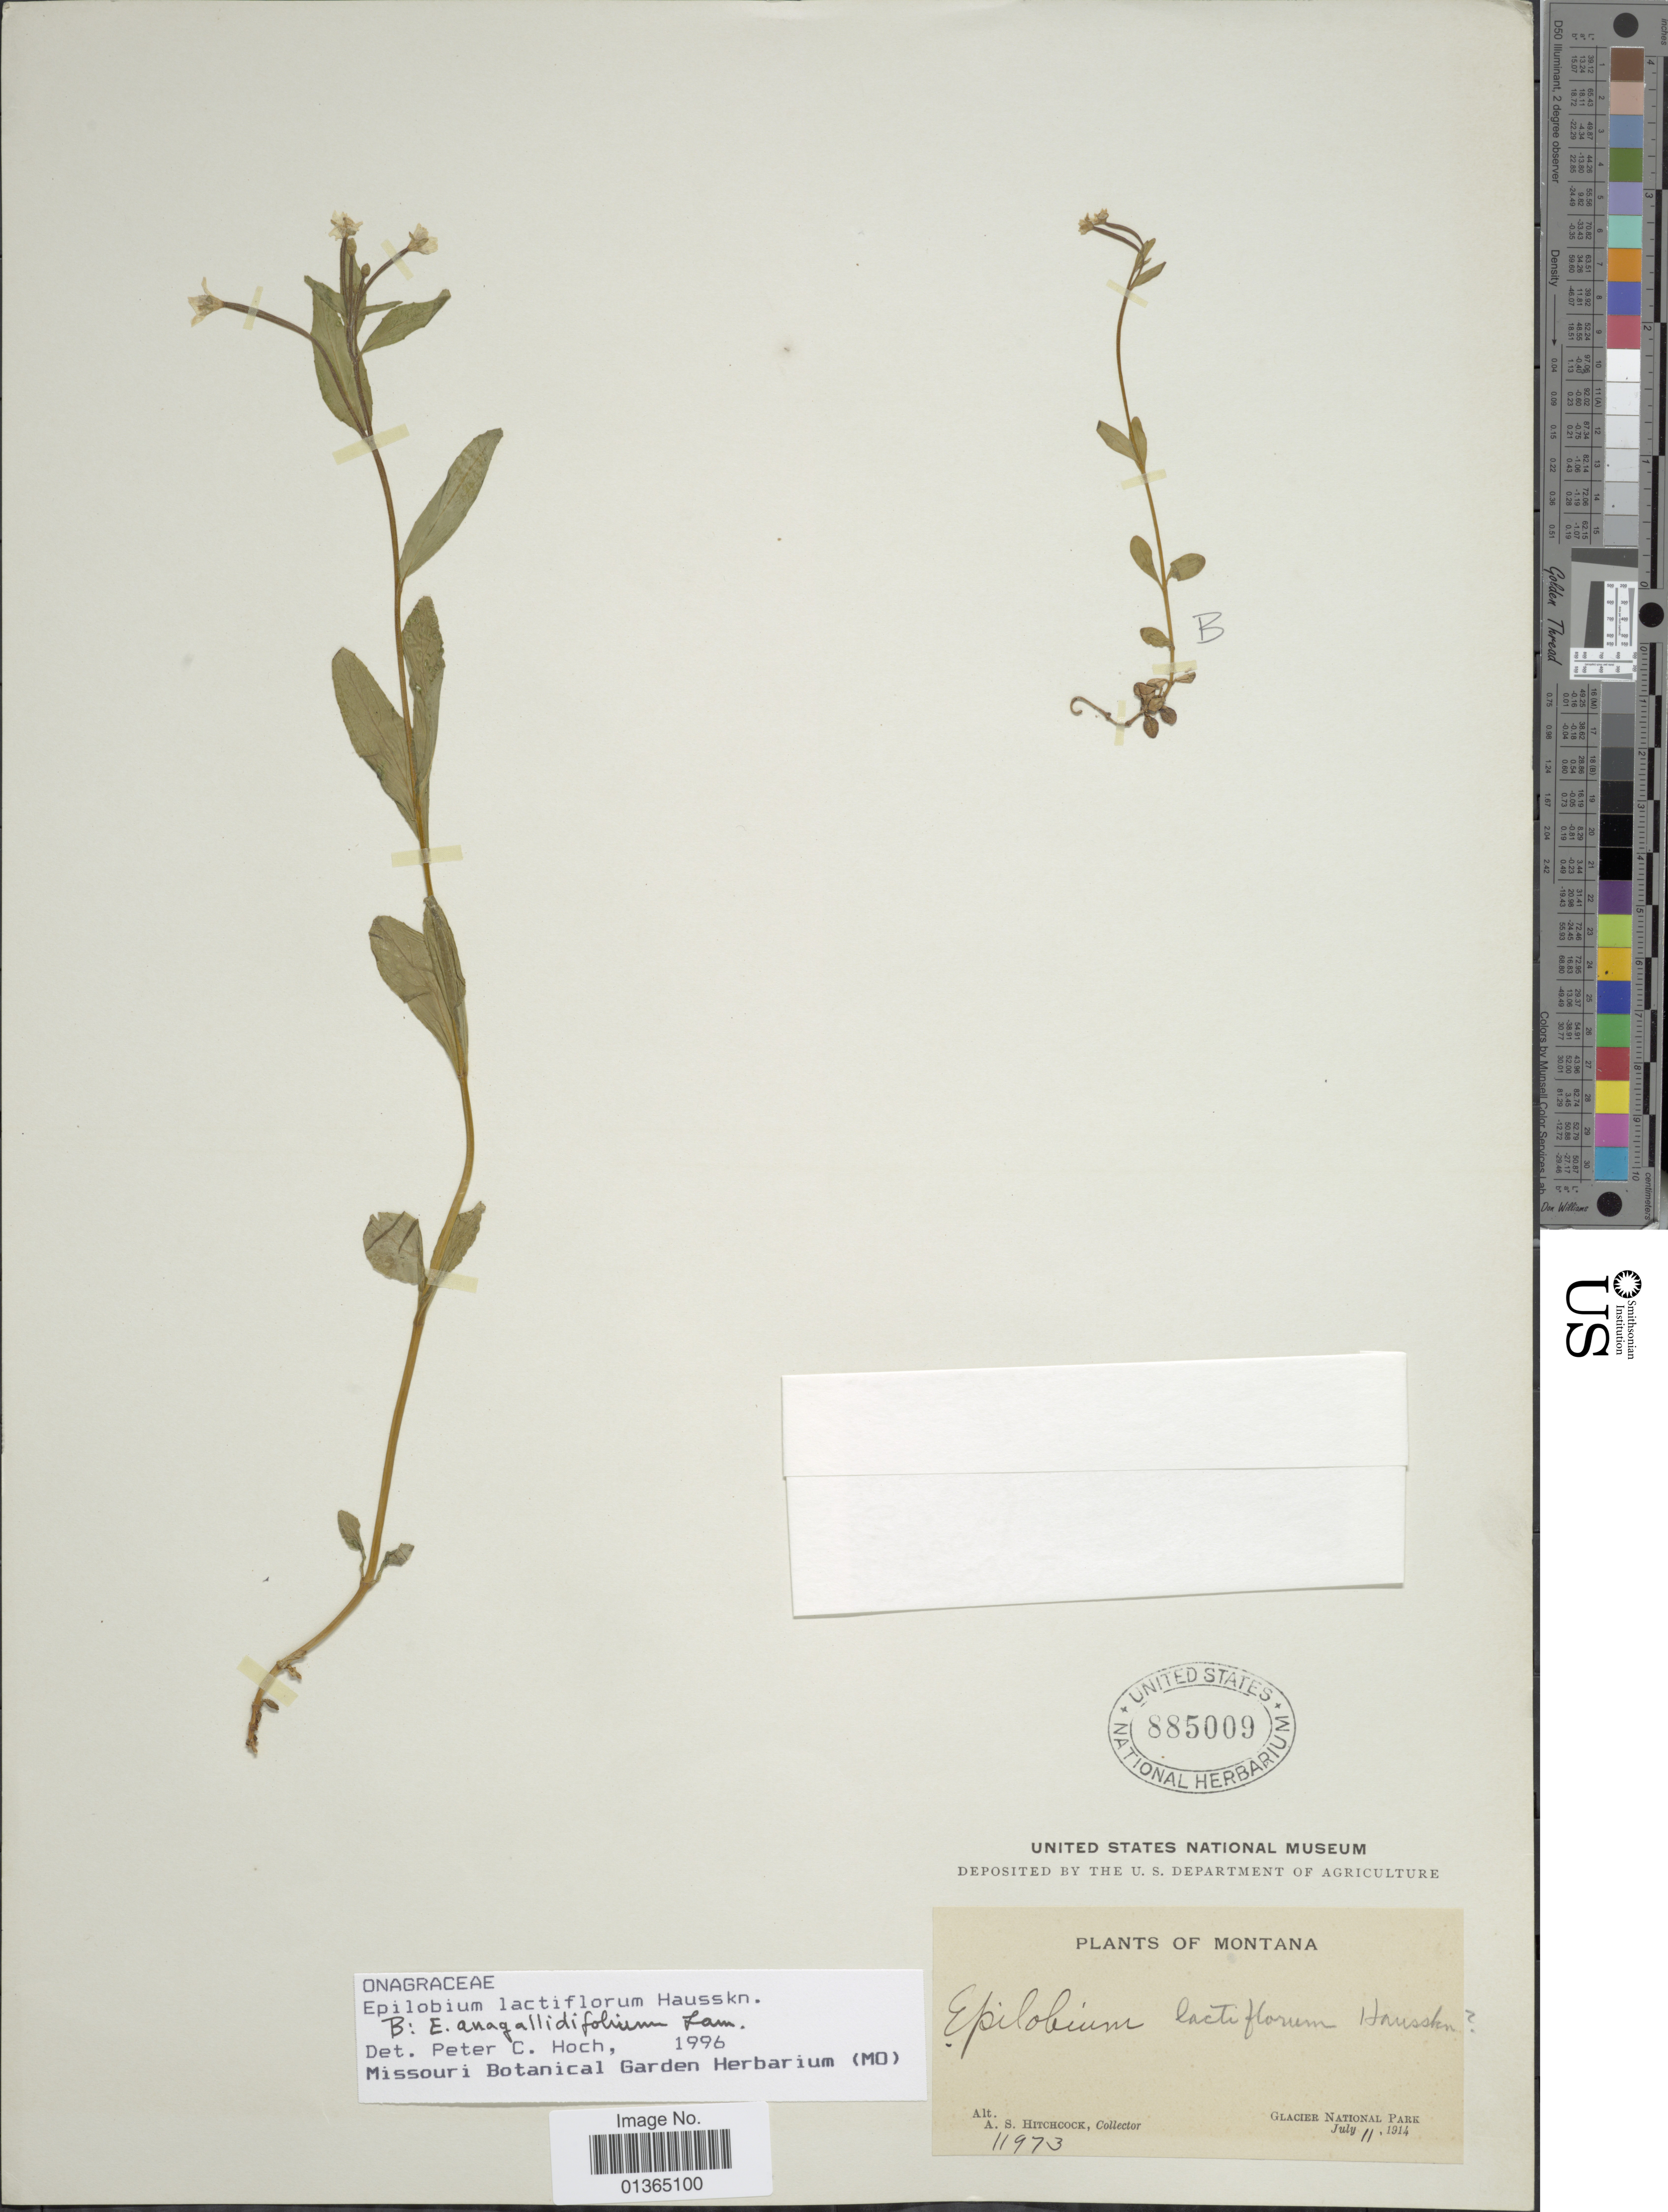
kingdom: Plantae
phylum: Tracheophyta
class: Magnoliopsida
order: Myrtales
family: Onagraceae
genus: Epilobium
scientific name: Epilobium lactiflorum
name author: Hausskn.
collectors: A. S. Hitchcock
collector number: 11973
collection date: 1914-07-11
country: United States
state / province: Montana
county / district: Flathead / Glacier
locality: Glacier National Park.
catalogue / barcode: US 885009